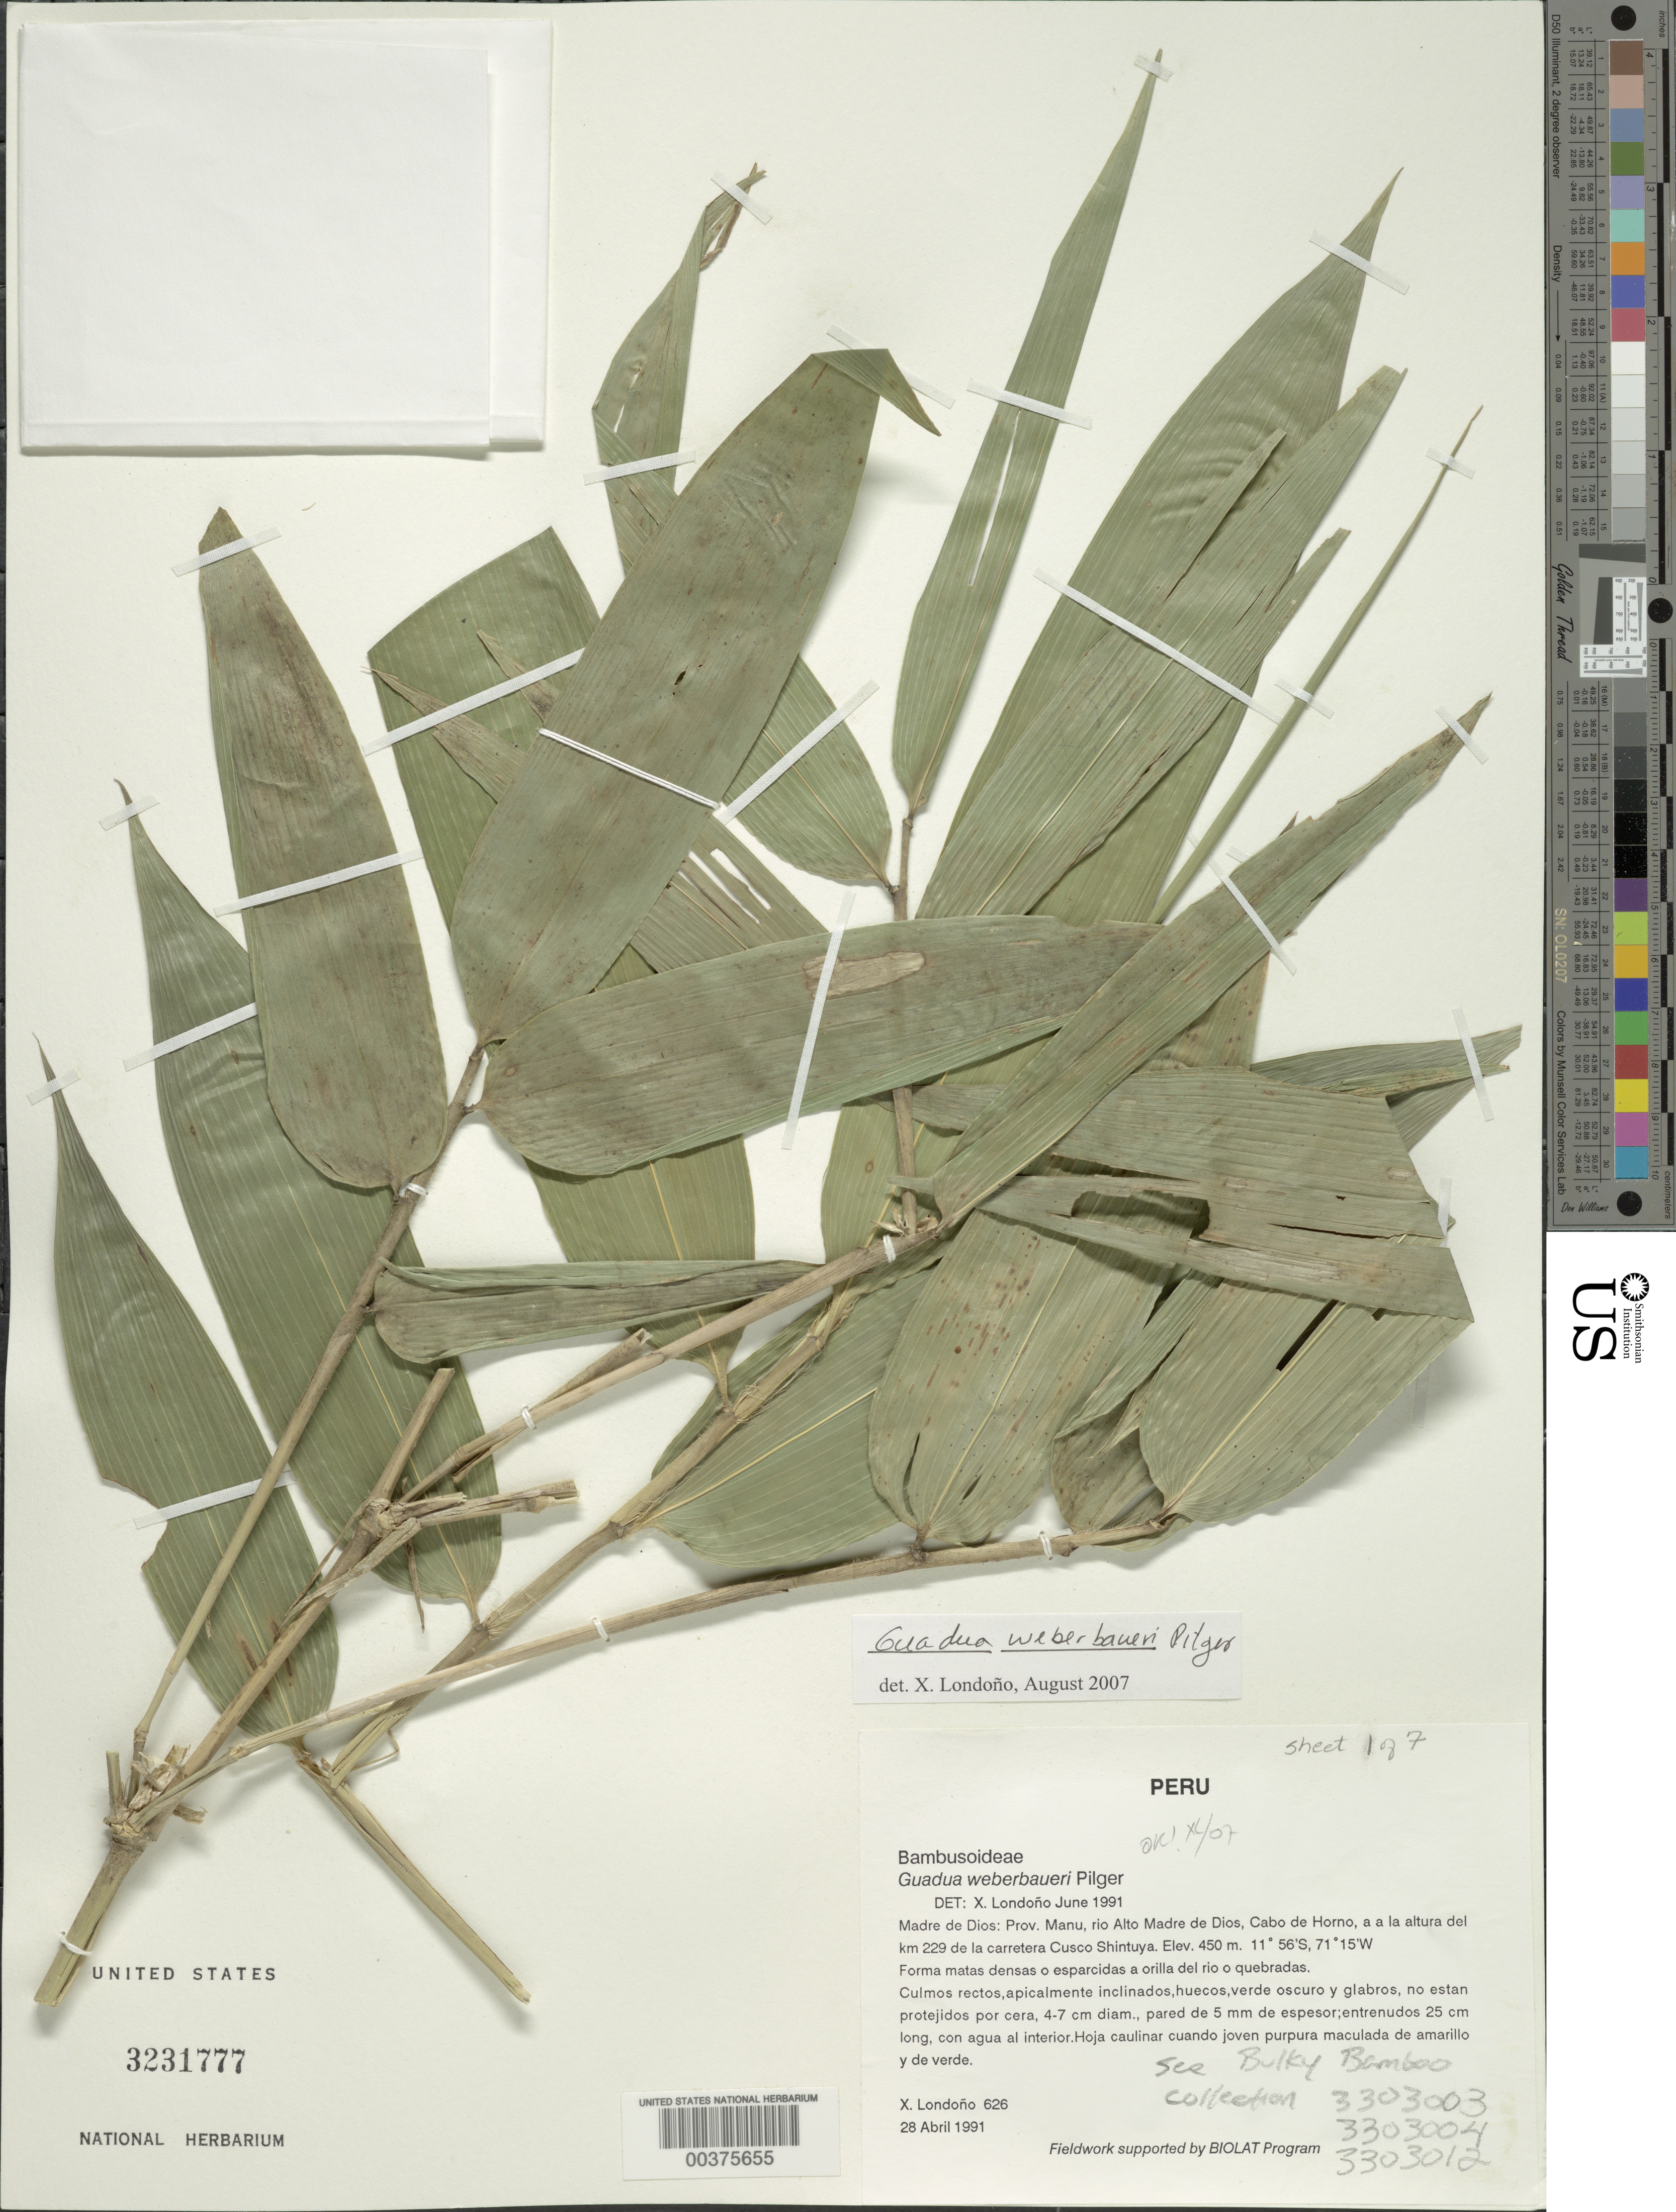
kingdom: Plantae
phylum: Tracheophyta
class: Liliopsida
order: Poales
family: Poaceae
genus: Guadua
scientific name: Guadua weberbaueri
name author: Pilg.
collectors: X. Londoño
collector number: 626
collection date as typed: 28 Apr 1991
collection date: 1991-04-28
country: Peru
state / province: Madre de Dios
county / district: Manú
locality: Rio Alto Madre de Dios, Cabo de Horno, a la altura del km 229 de la carretera Cusco Shintuya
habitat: Forma matas densas o esparcidas a orilla del rio quebradas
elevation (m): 450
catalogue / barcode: US 3231777